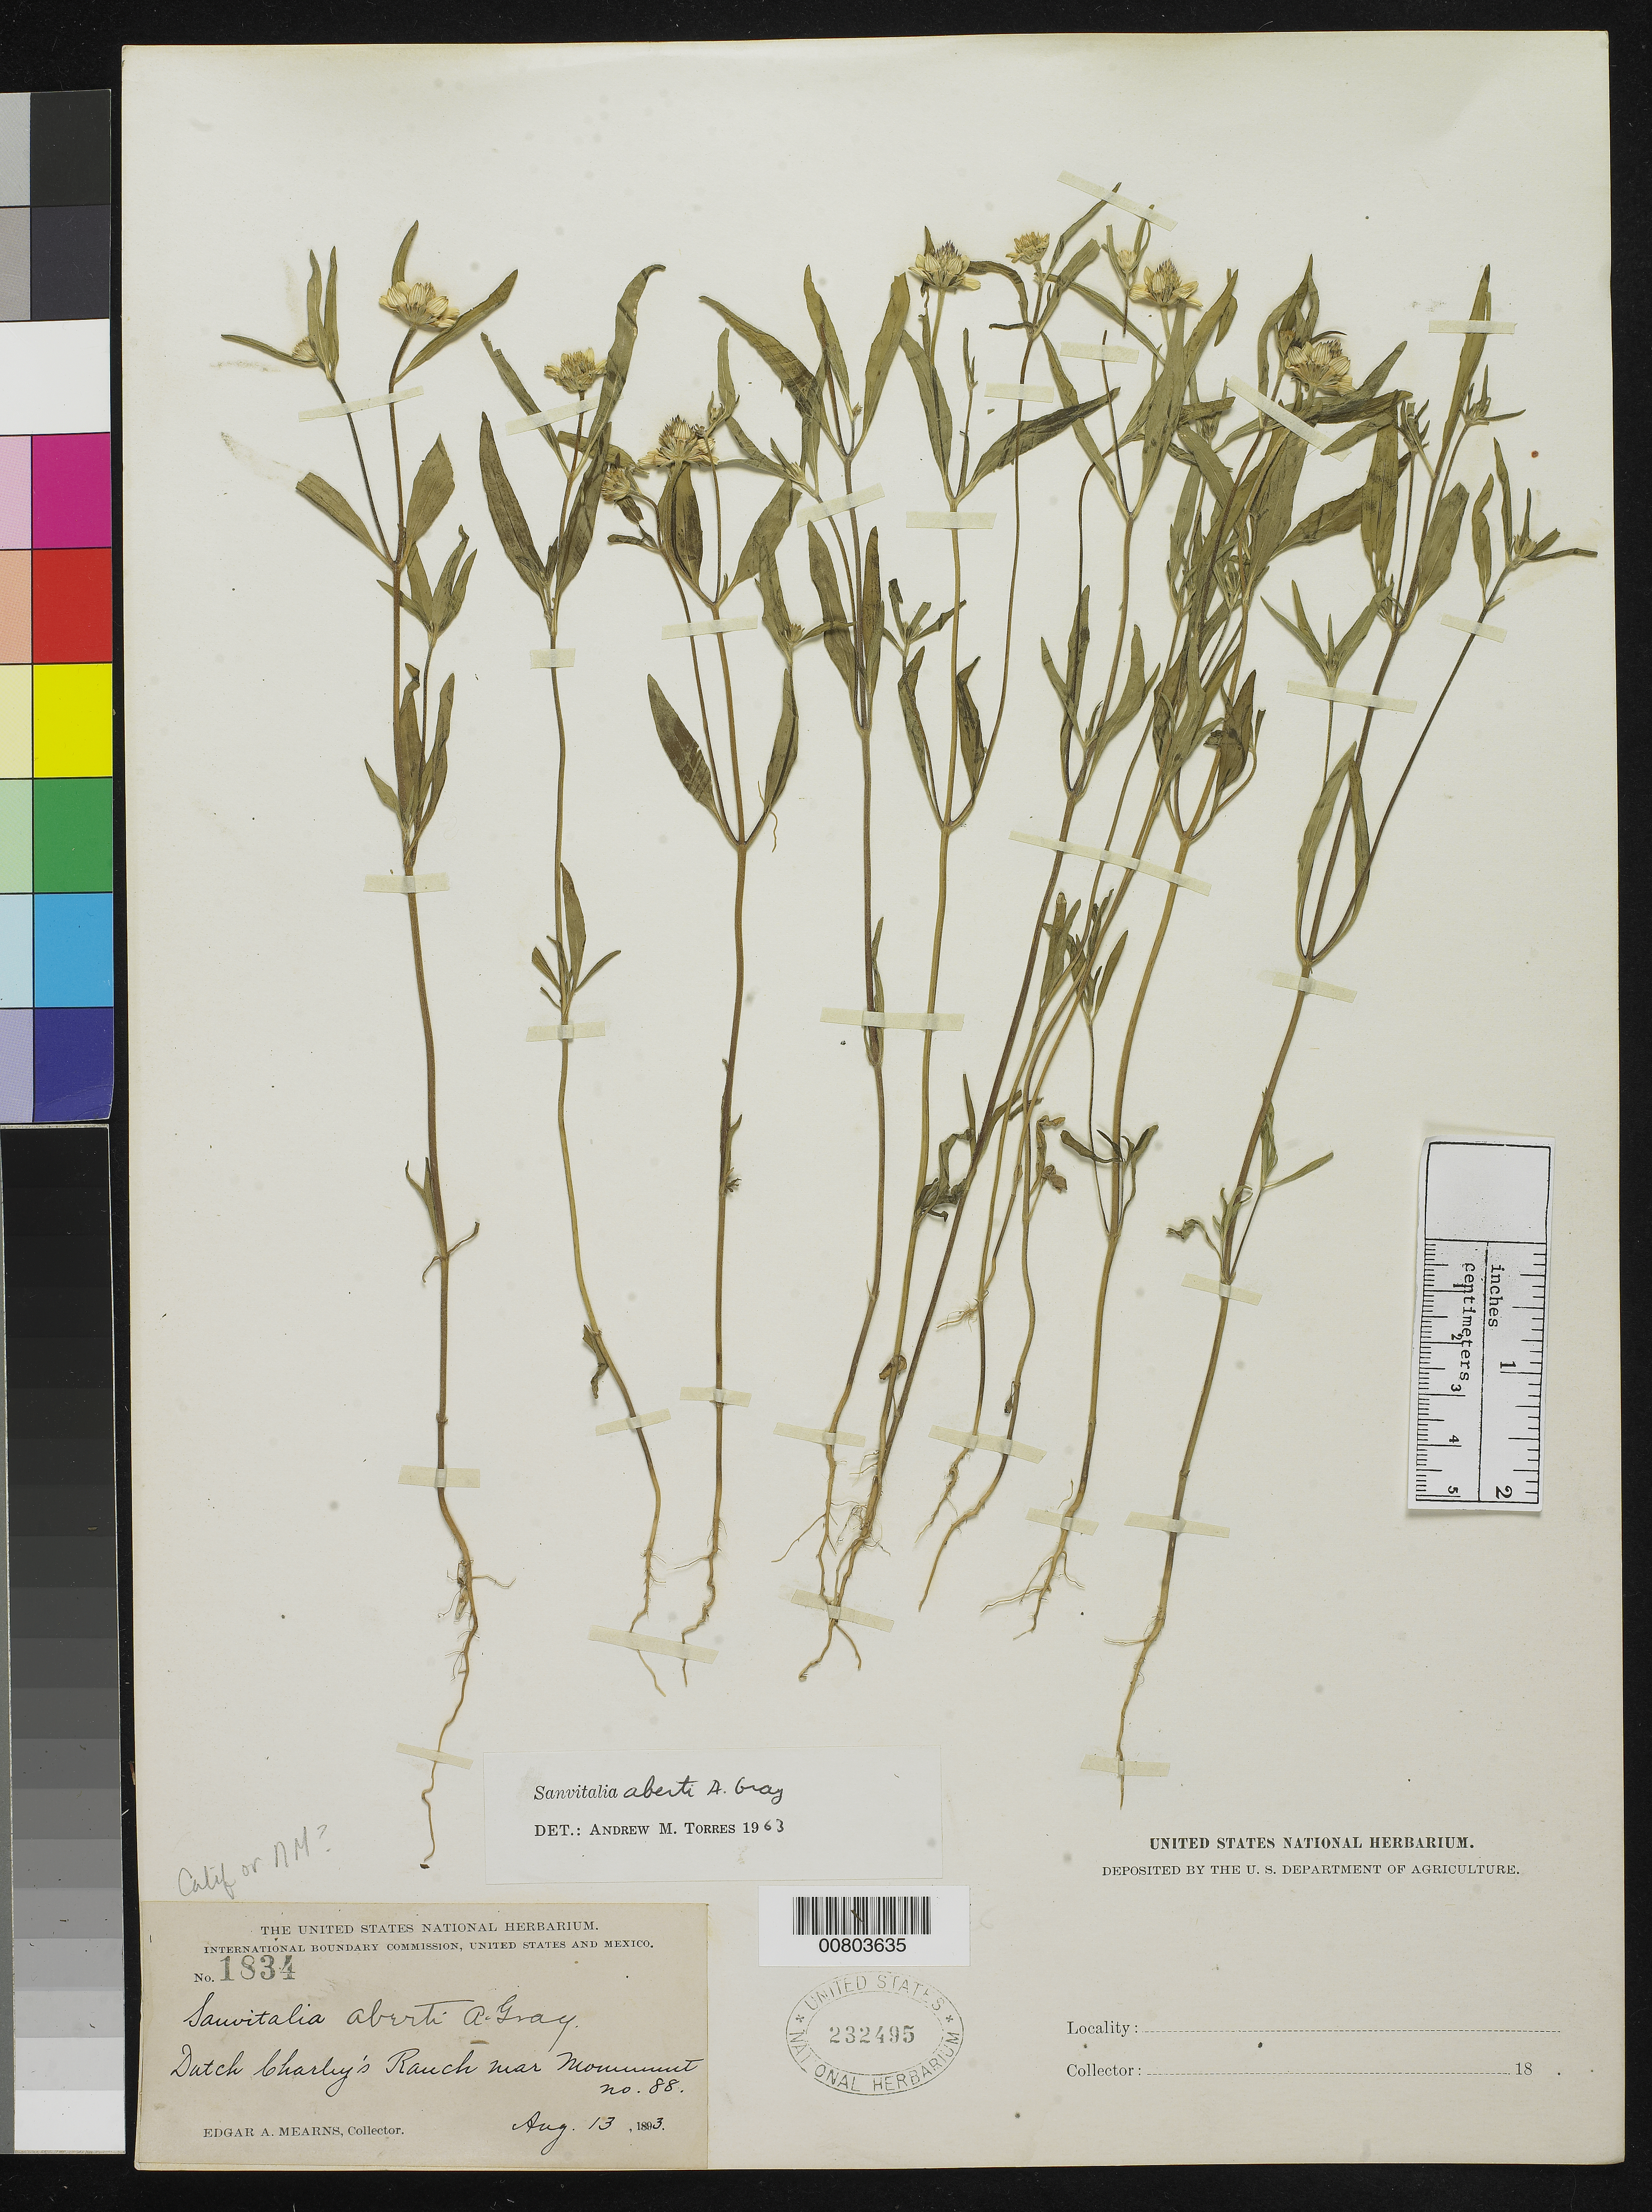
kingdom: Plantae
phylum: Tracheophyta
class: Magnoliopsida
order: Asterales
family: Asteraceae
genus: Sanvitalia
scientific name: Sanvitalia aberti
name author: A. Gray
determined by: Skibicki, Samuel V.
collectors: E. A. Mearns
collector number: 1834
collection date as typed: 13 Aug 1893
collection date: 1893-08-13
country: United States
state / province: Arizona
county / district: Cochise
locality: Dutch Charley's Ranch, near monument no. 88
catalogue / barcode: US 232495